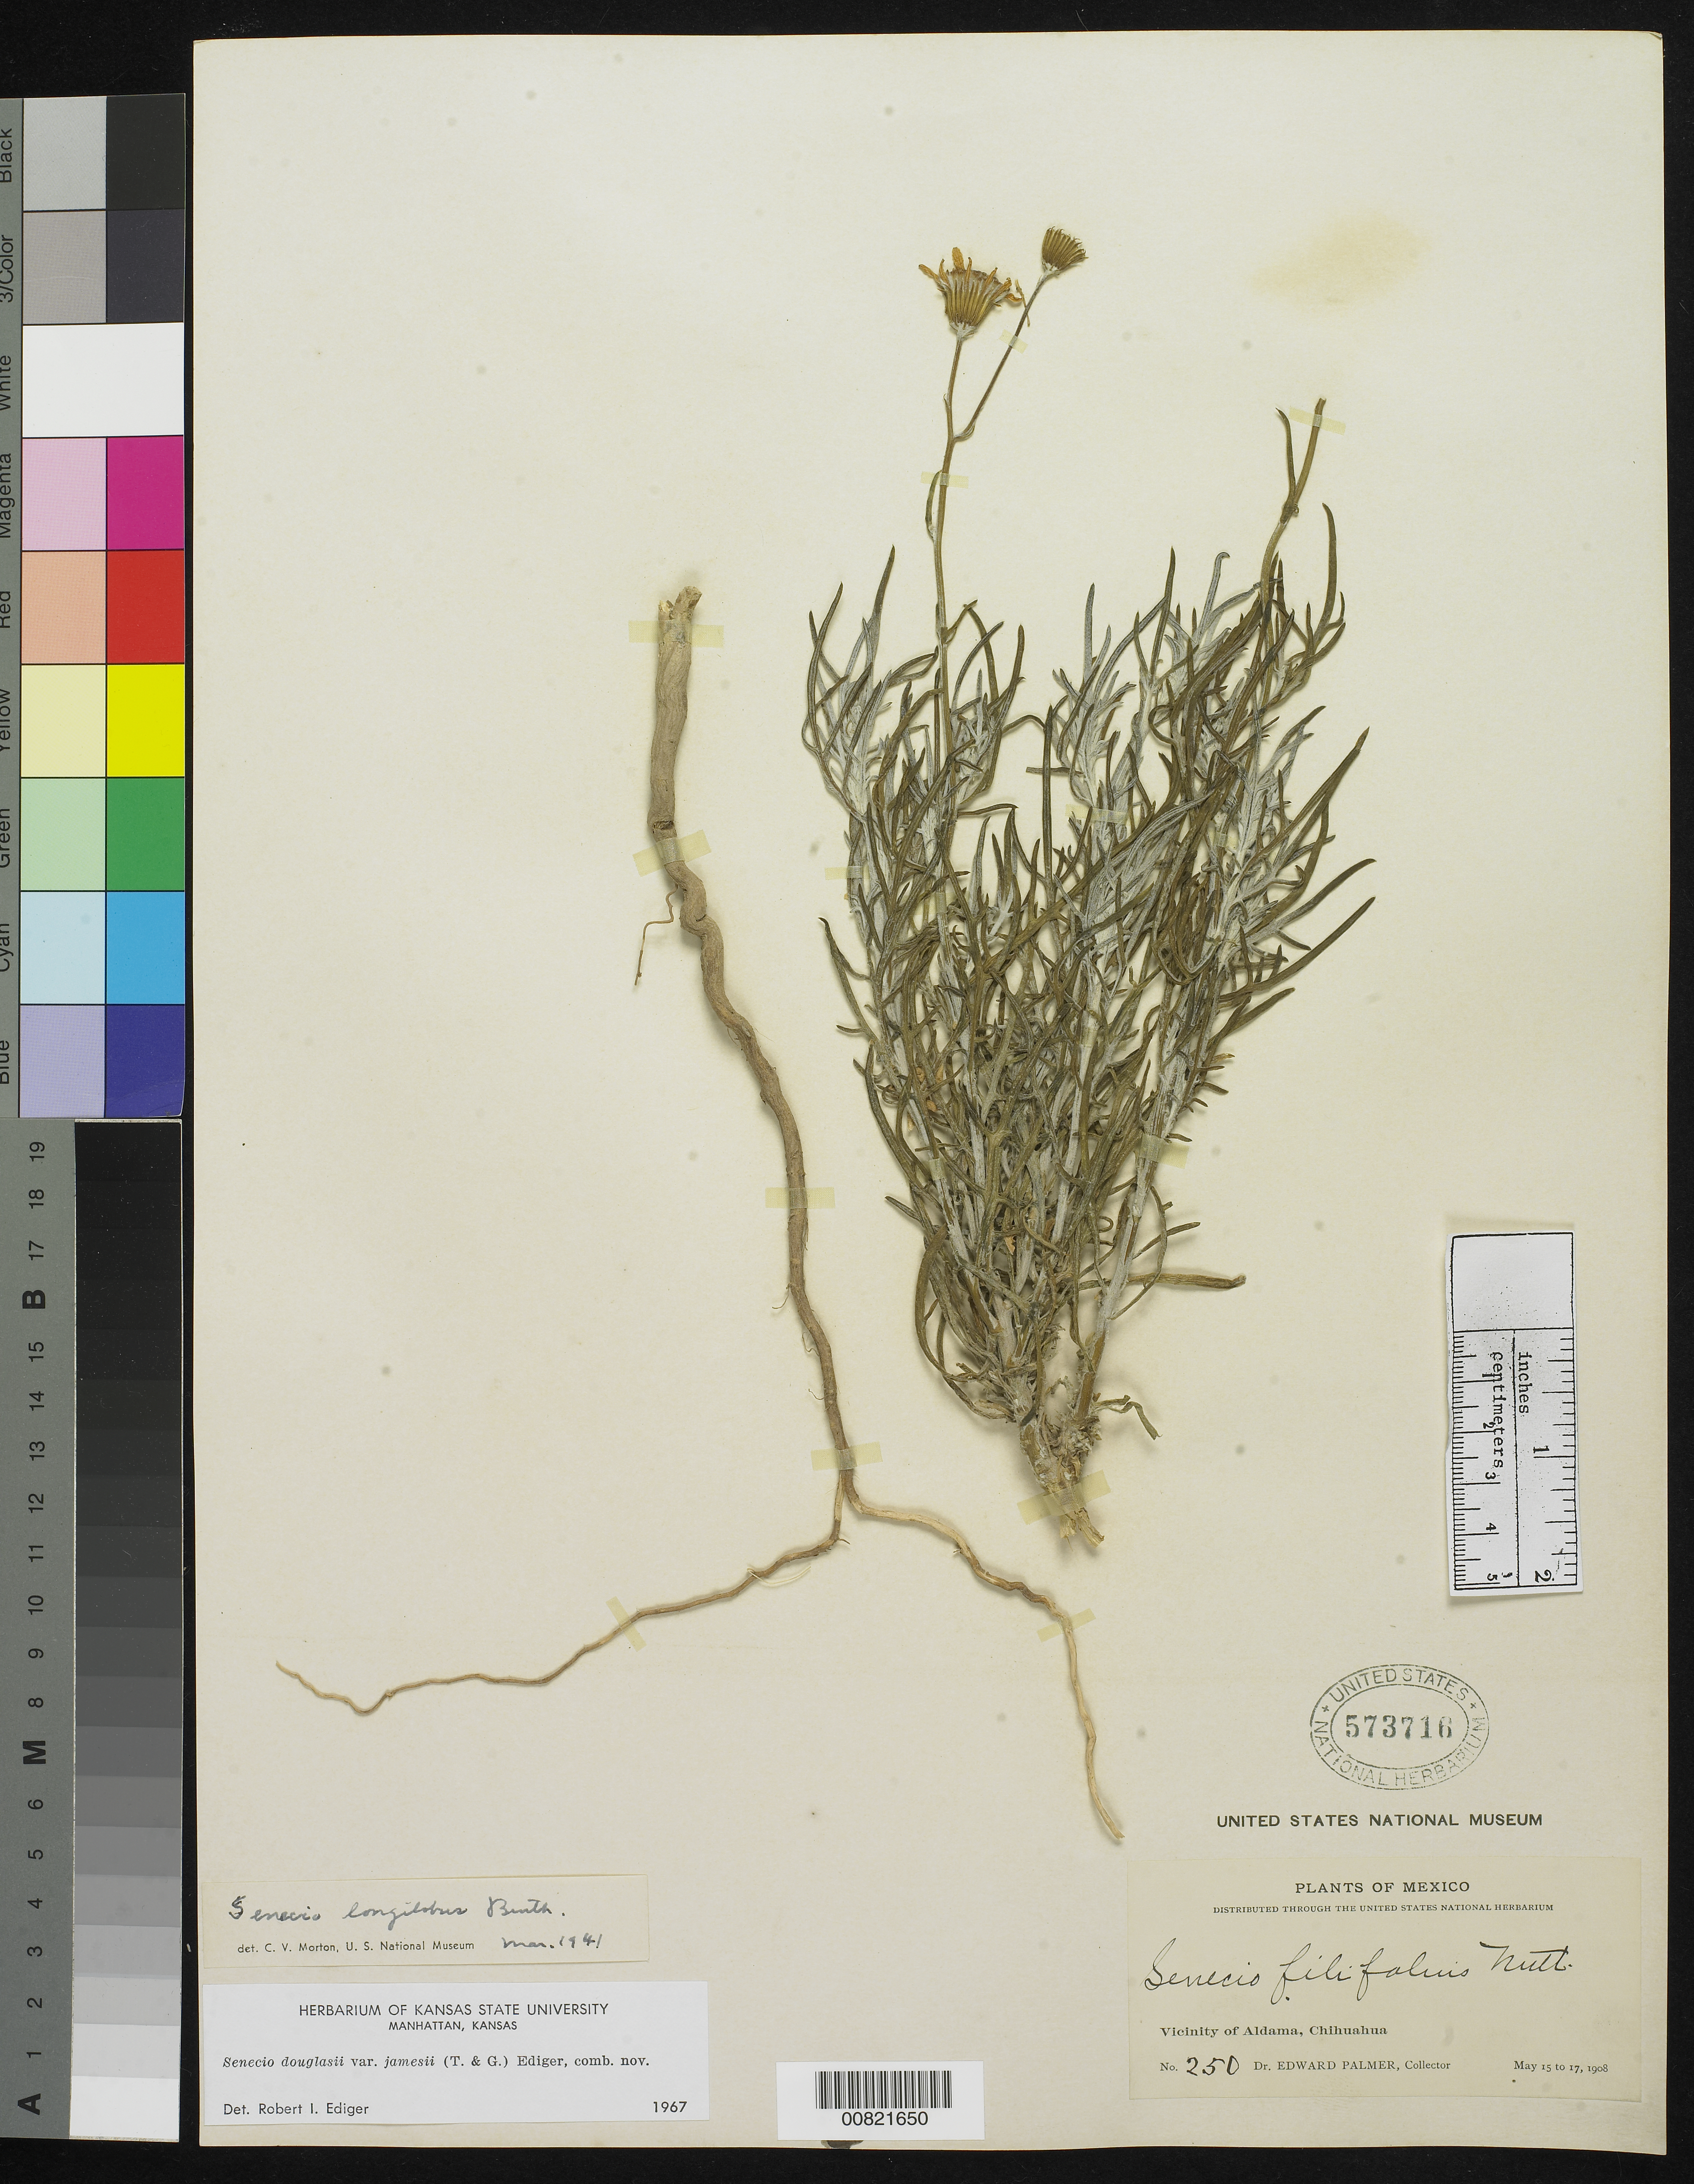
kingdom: Plantae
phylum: Tracheophyta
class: Magnoliopsida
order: Asterales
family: Asteraceae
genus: Senecio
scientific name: Senecio flaccidus var. flaccidus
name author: Less.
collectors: E. Palmer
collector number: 250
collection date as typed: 15 May 1908 to 17 May 1908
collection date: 1908-05-15/1908-05-17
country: Mexico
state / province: Chihuahua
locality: Vicinity of Aldama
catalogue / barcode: US 573716